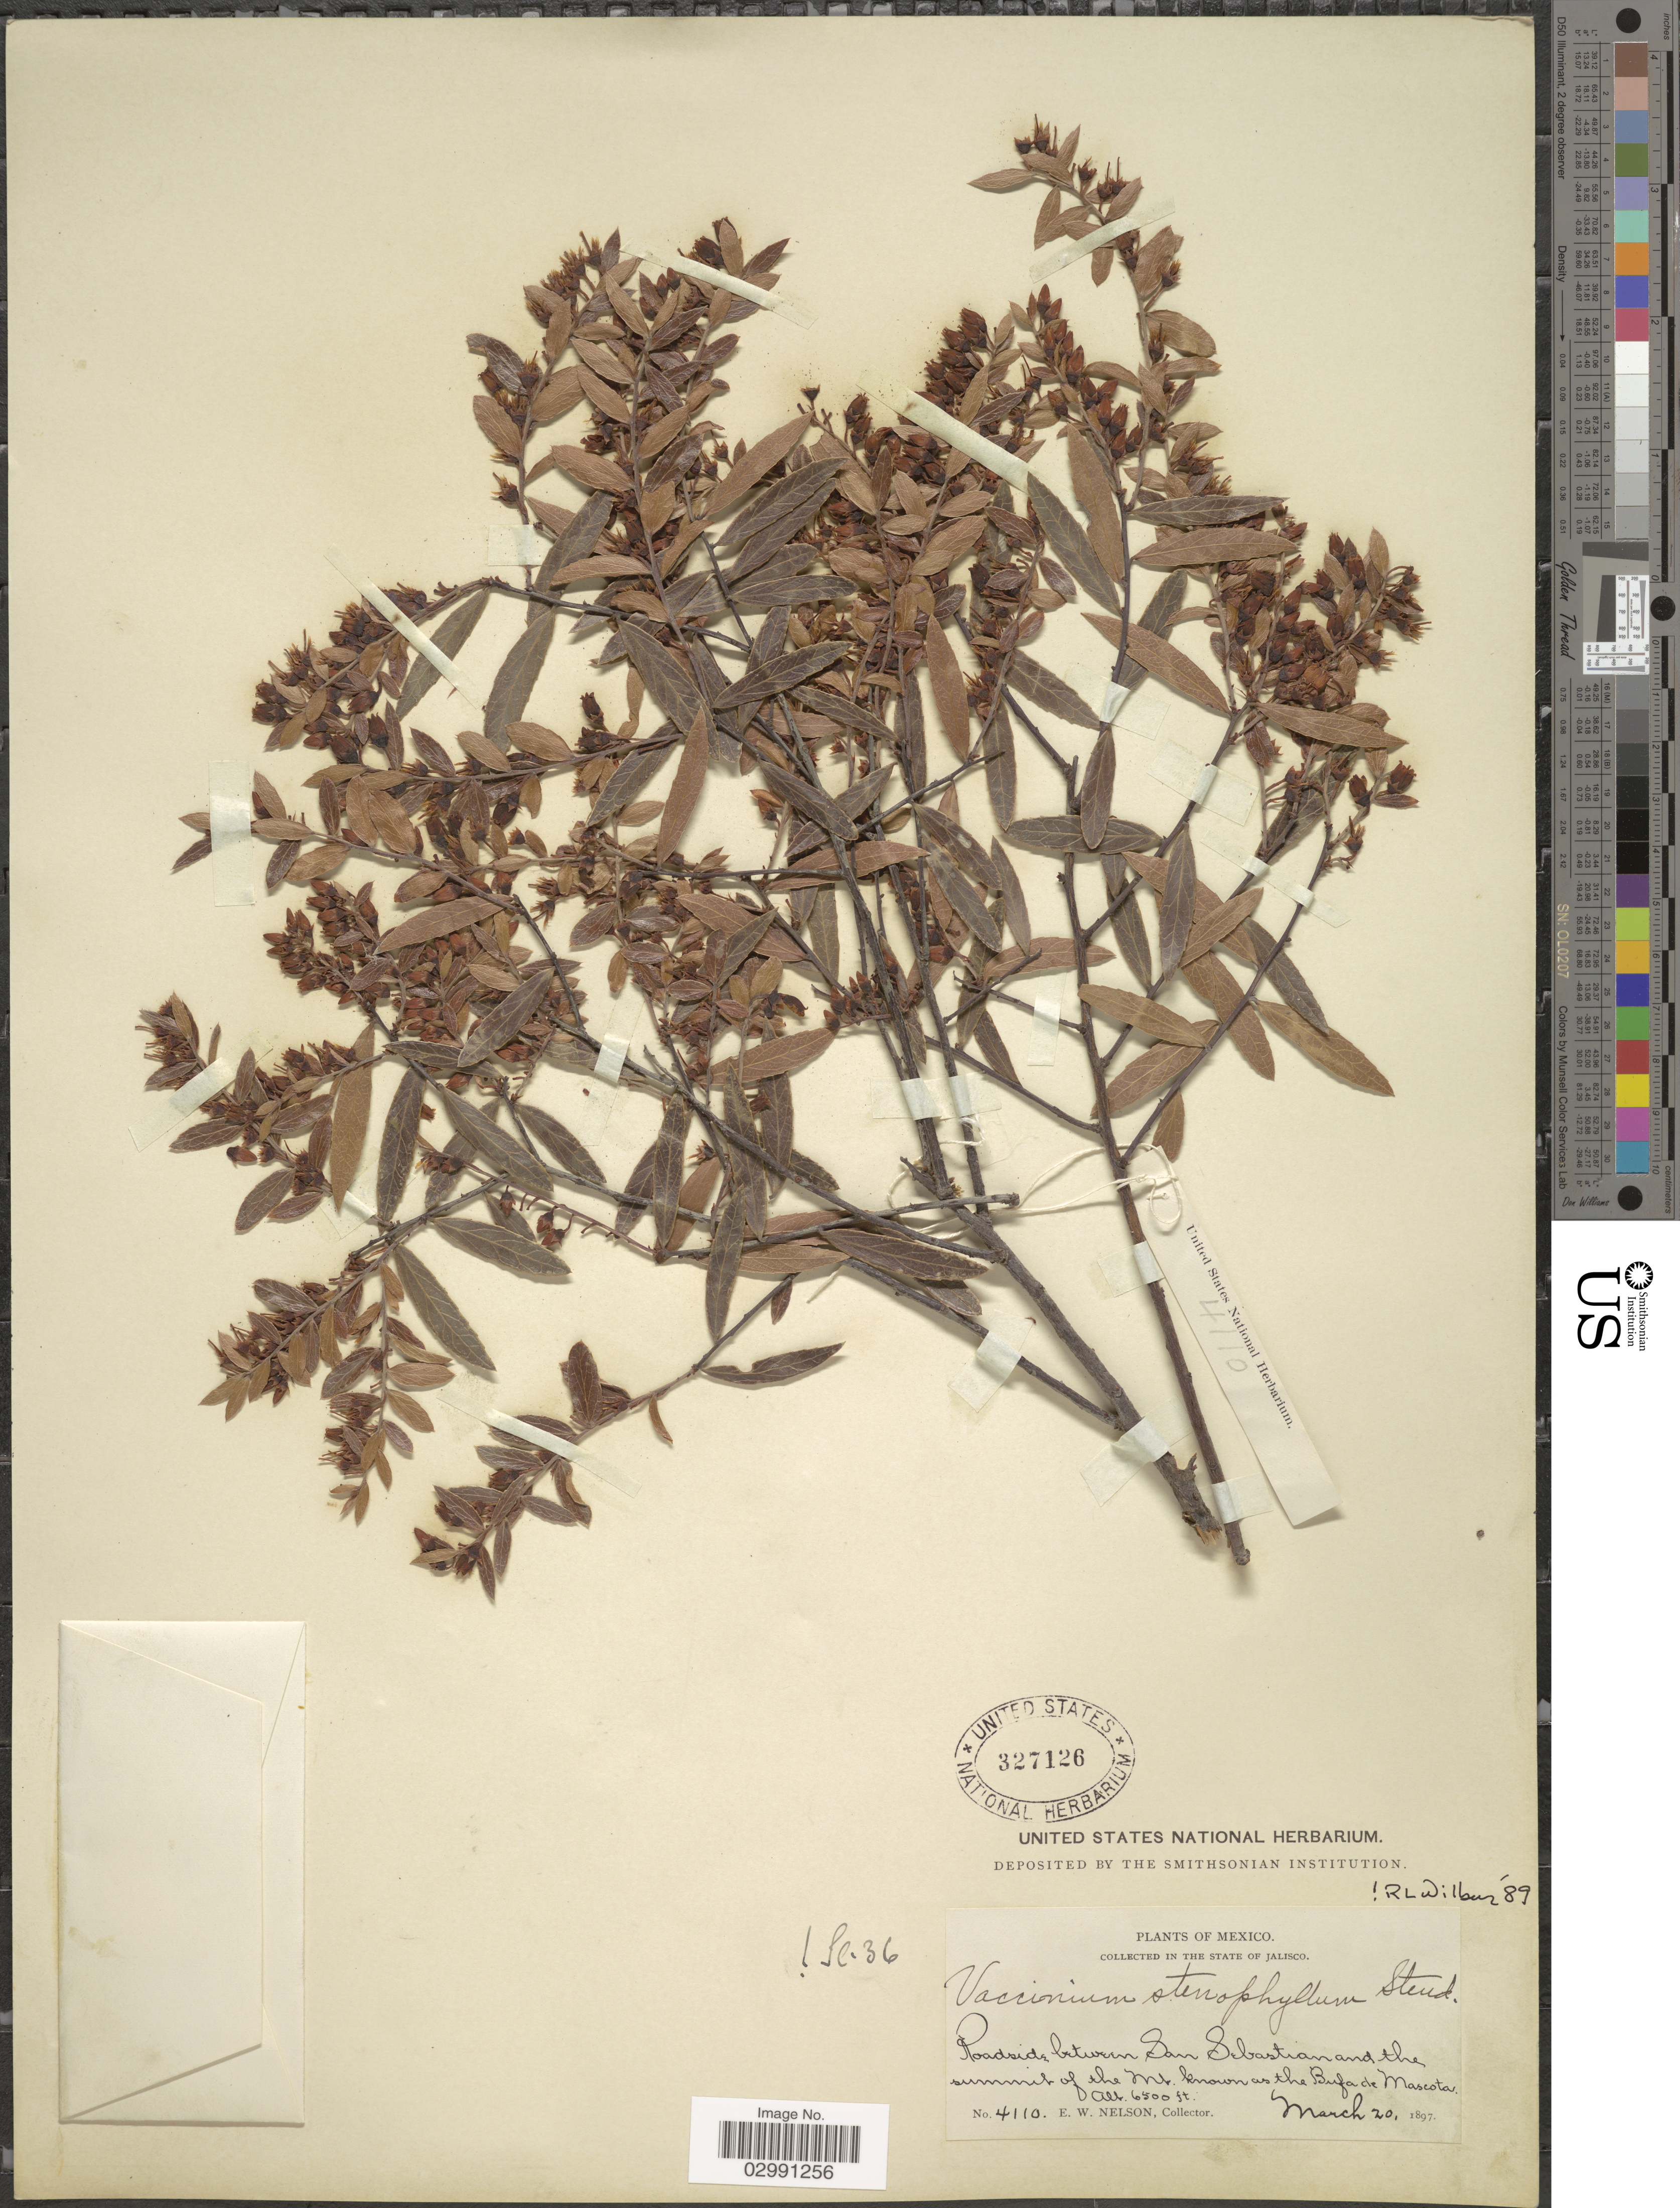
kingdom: Plantae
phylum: Tracheophyta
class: Magnoliopsida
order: Ericales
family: Ericaceae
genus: Vaccinium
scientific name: Vaccinium stenophyllum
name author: Steud.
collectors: E. W. Nelson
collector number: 4110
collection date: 1897-03-20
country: Mexico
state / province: Jalisco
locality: The State of Jalisco. Roadside between San Sebastian and the summit of the Mt. known as the Bufa de Mascota.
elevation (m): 1981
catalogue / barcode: US 327126